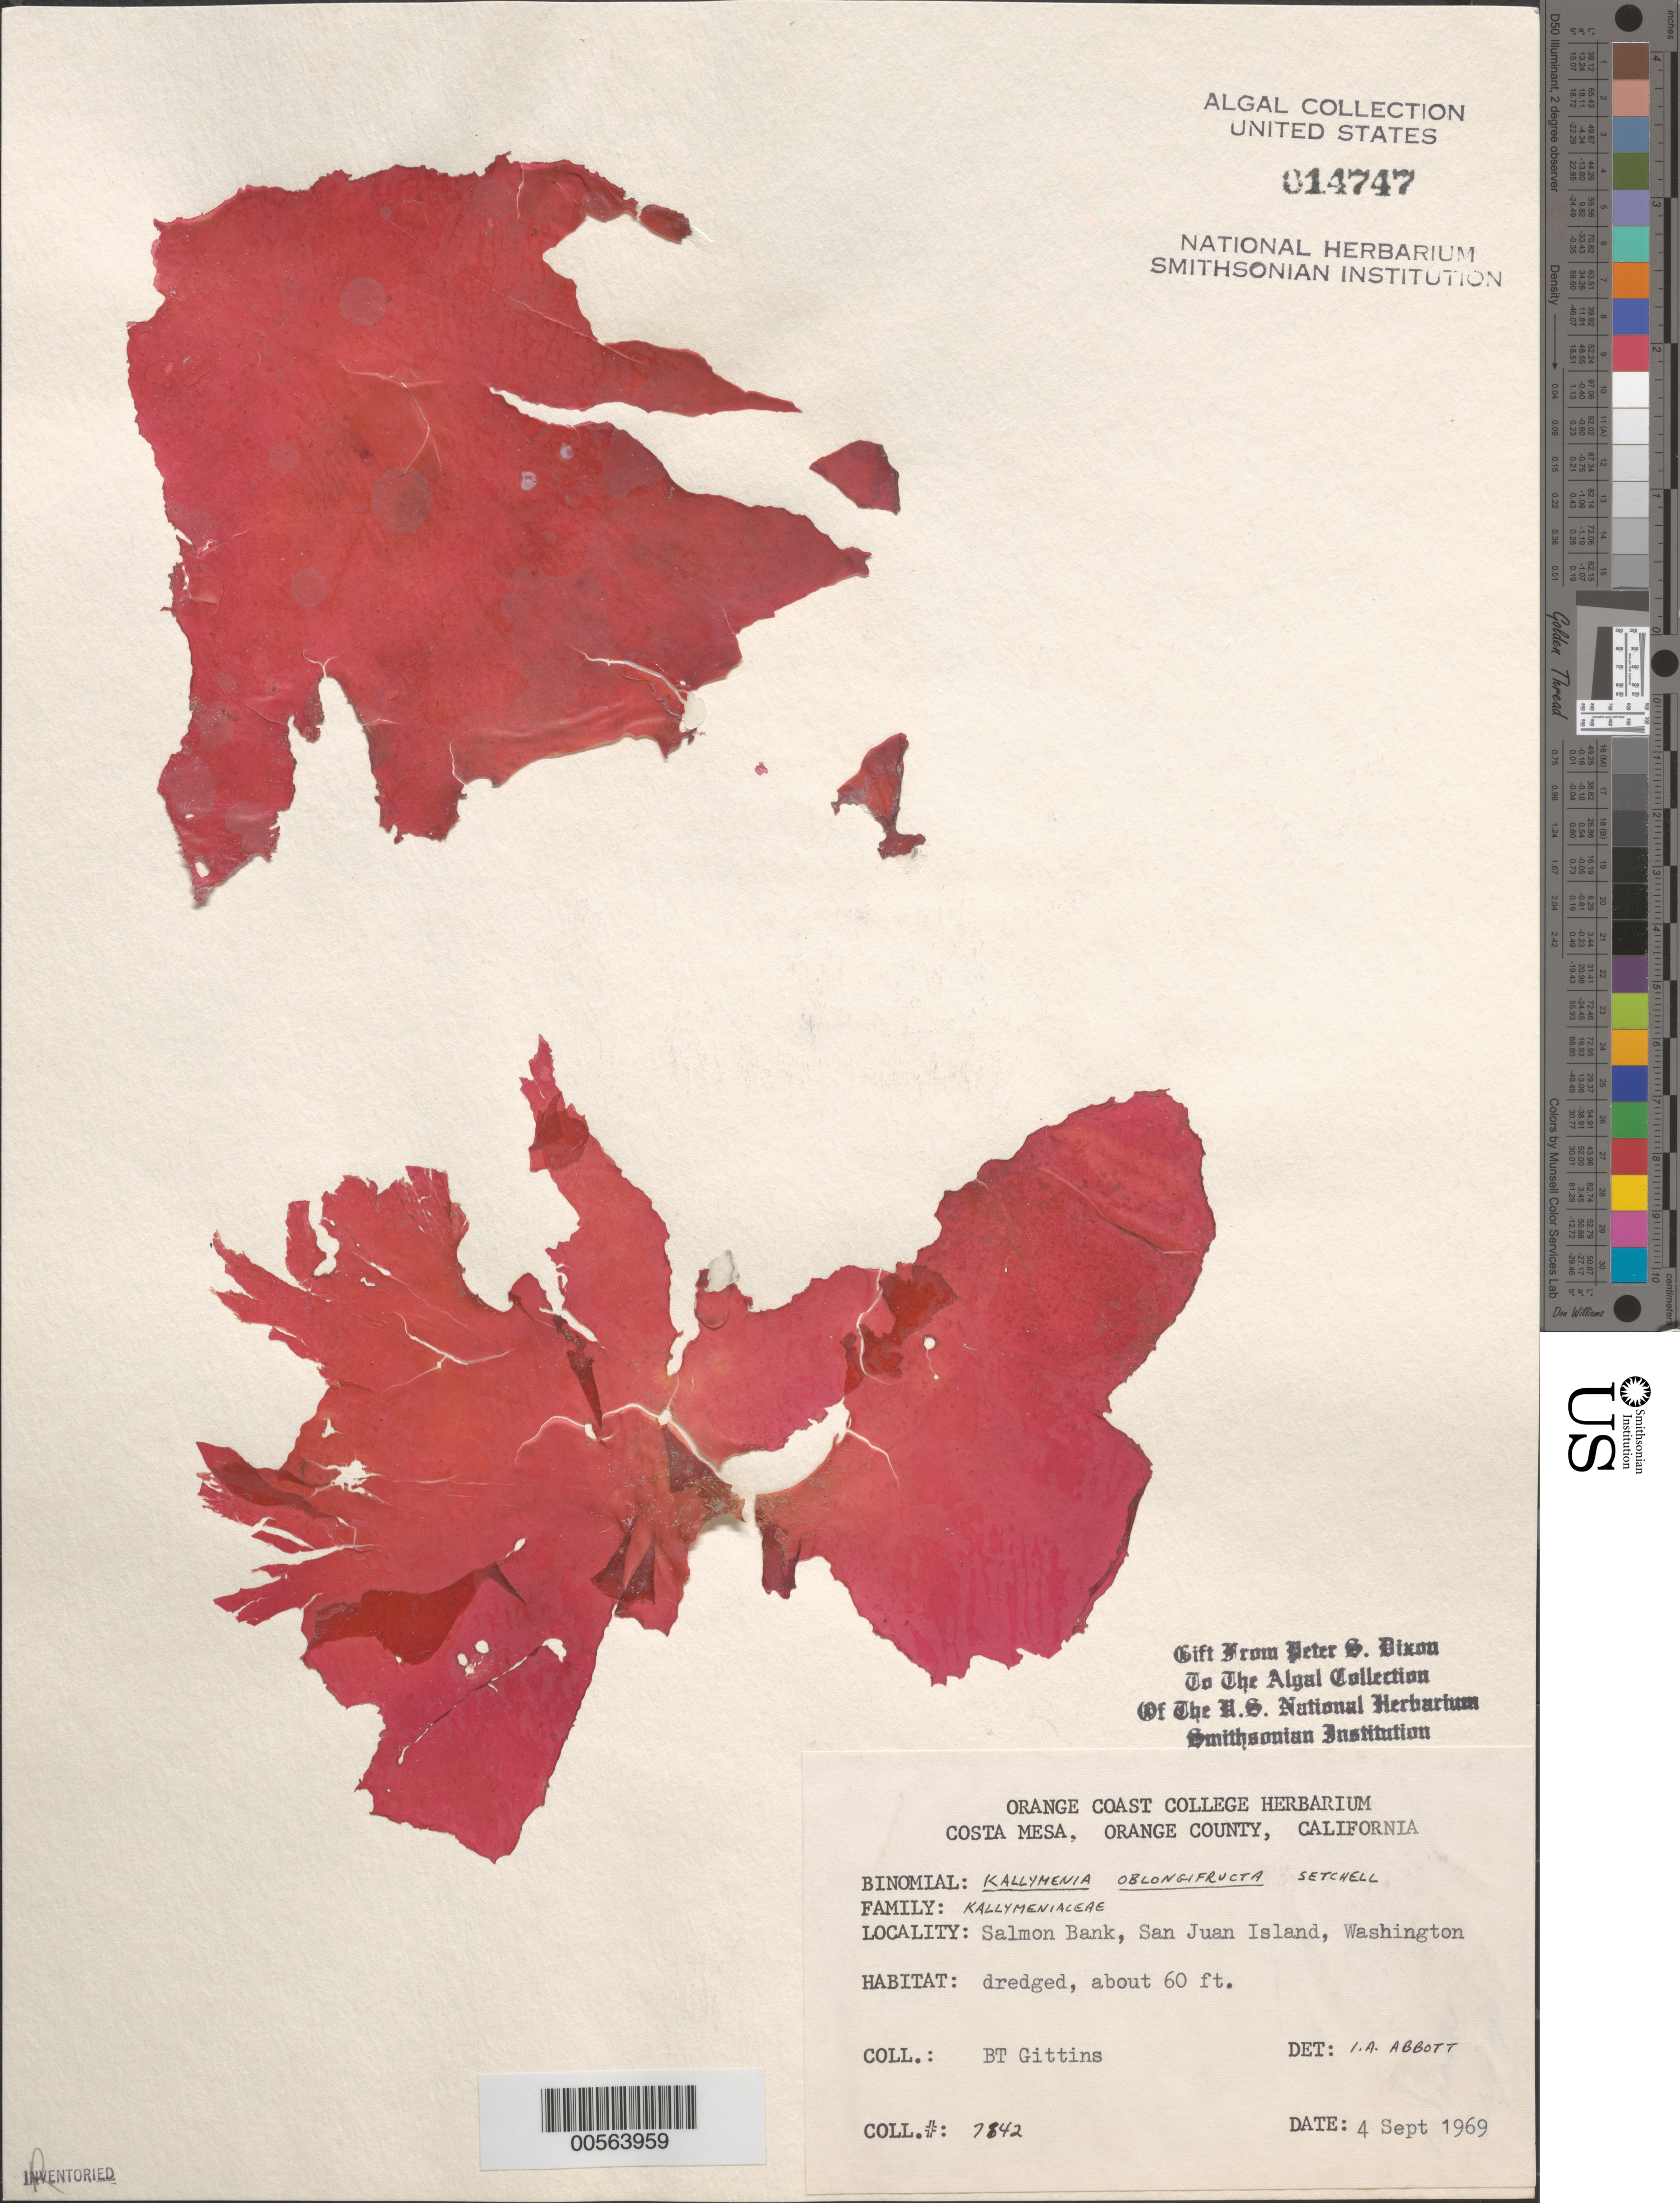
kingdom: Plantae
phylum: Rhodophyta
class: Florideophyceae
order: Gigartinales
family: Kallymeniaceae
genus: Erythrophyllum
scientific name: Erythrophyllum oblongifructum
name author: (Setchell) G.W. Saunders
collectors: B. Gittins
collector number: Btg 7842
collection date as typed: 04 Sep 1969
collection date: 1969-09-04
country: United States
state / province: Washington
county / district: San Juan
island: San Juan Island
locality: Salmon Bank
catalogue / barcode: US 14747